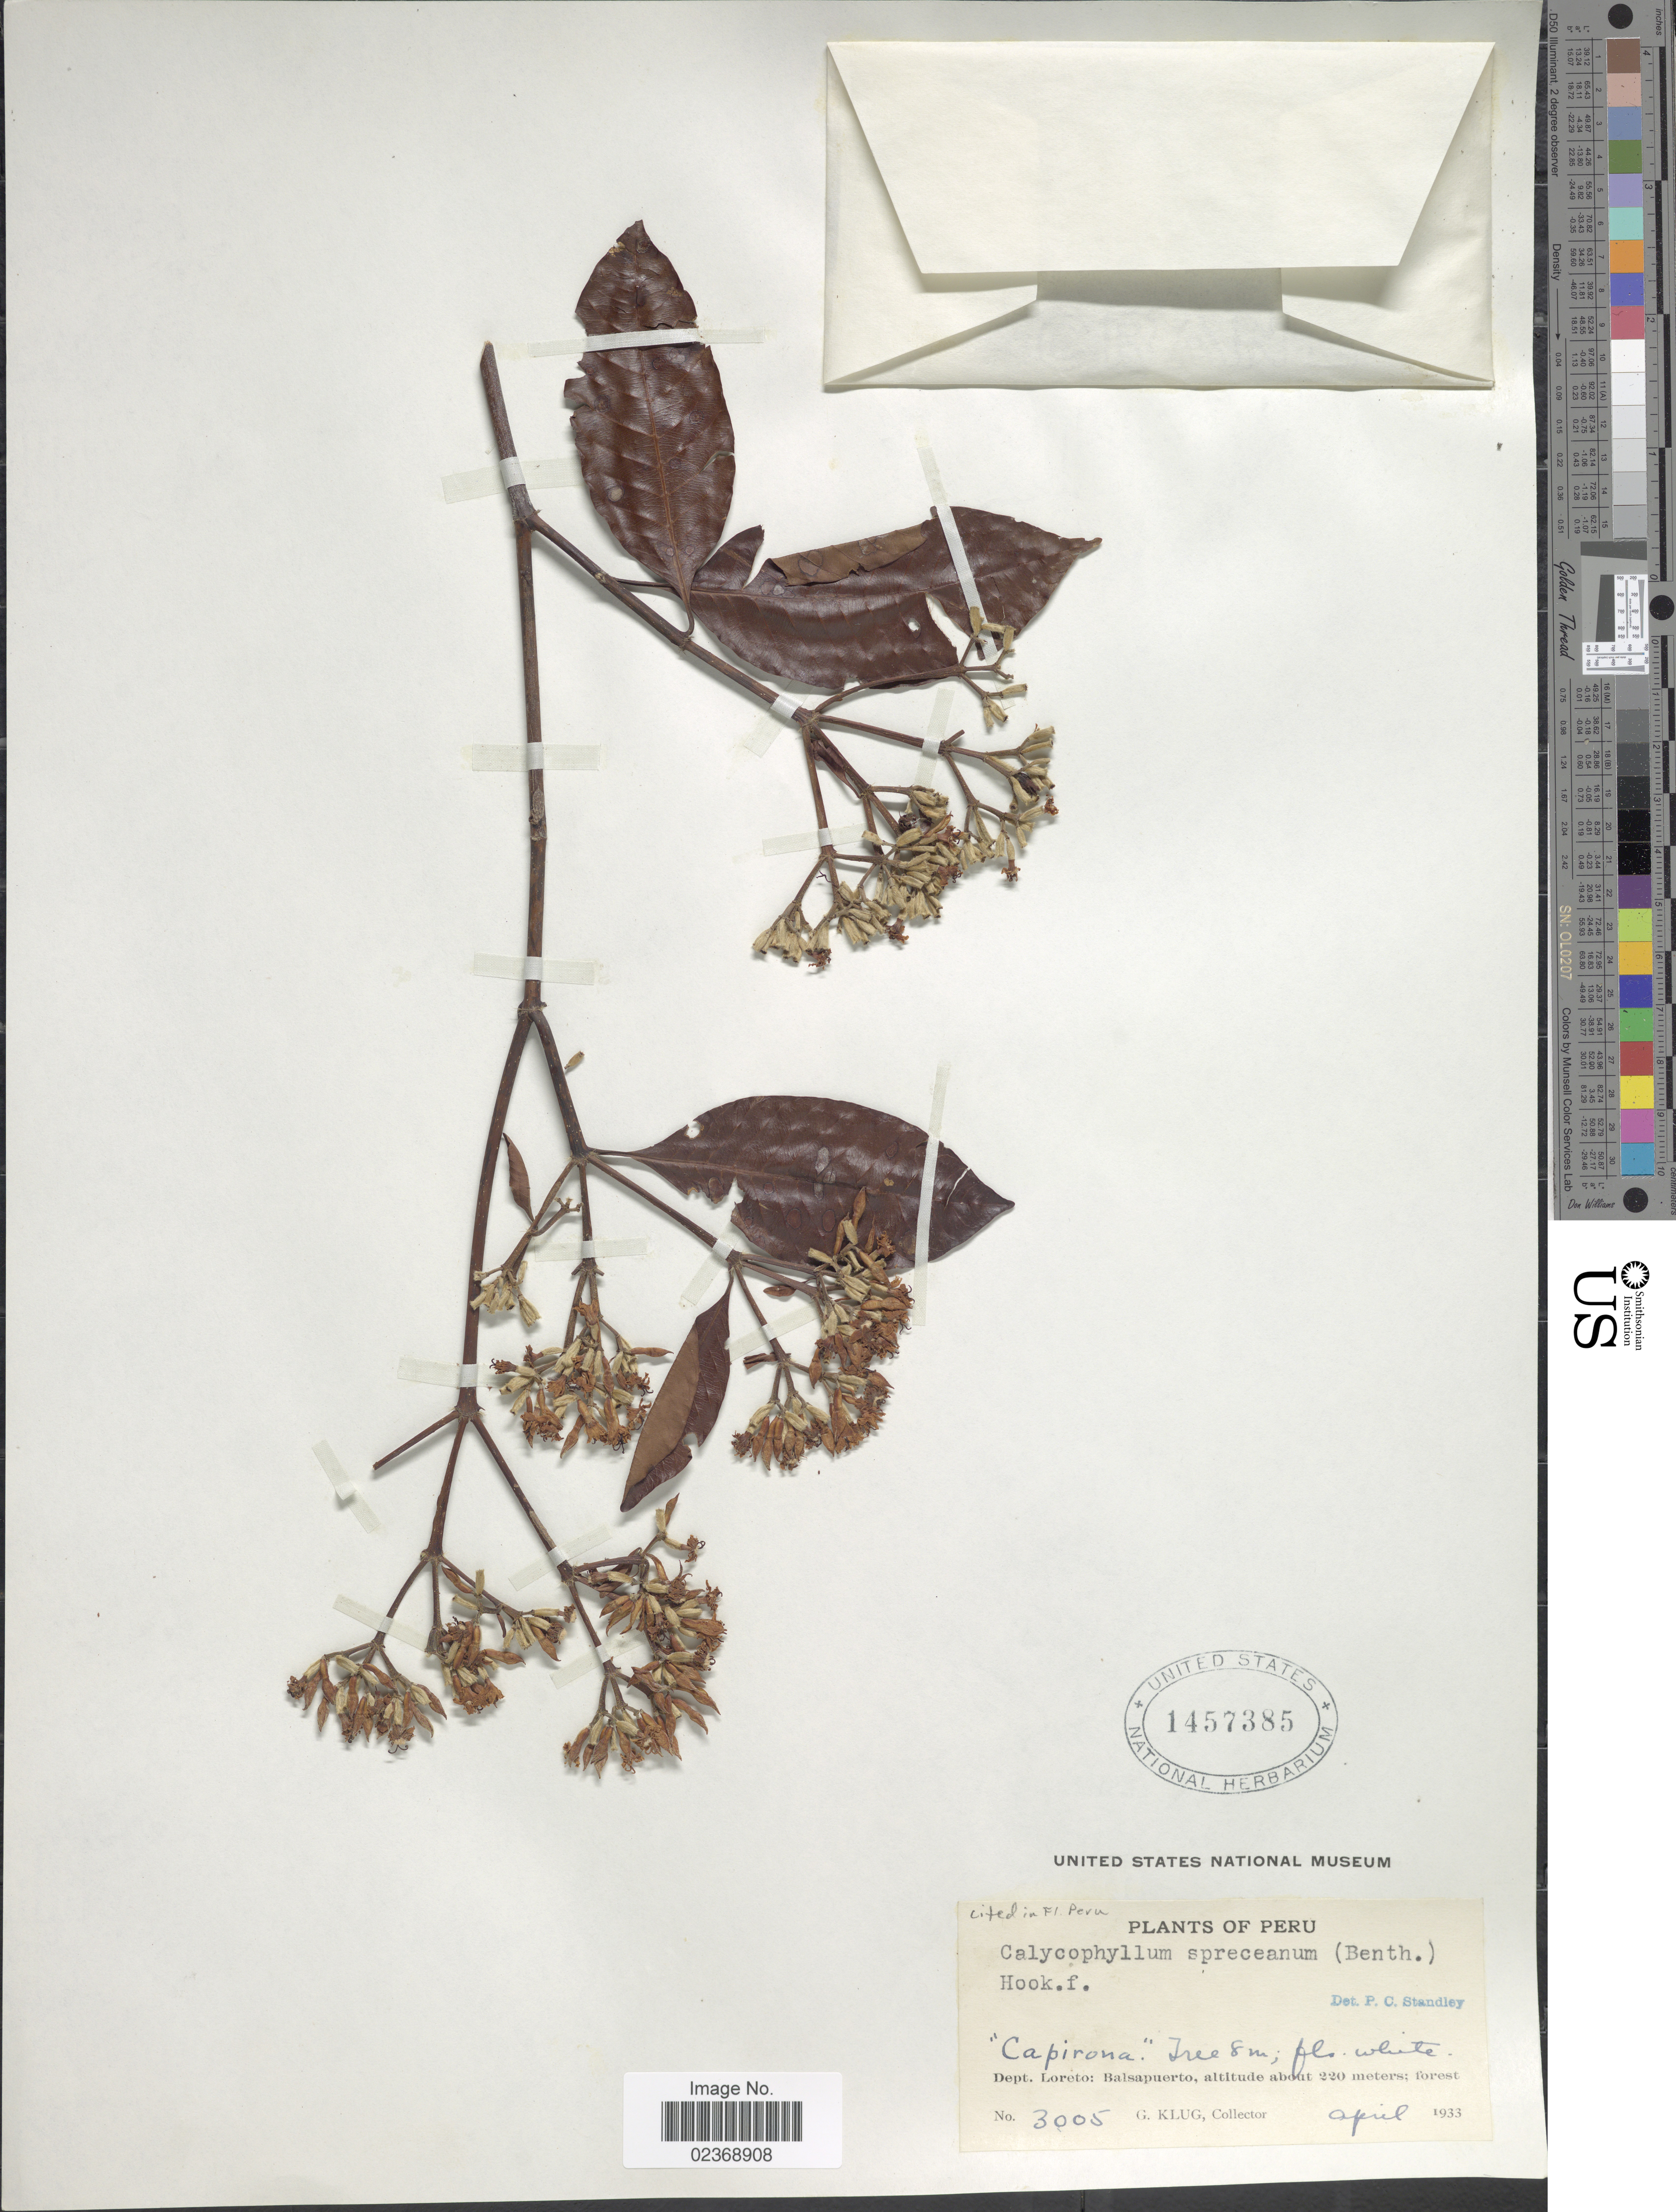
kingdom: Plantae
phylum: Tracheophyta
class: Magnoliopsida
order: Gentianales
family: Rubiaceae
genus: Calycophyllum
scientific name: Calycophyllum spruceanum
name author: (Benth.) Hook. f. ex K. Schum.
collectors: G. Klug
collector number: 3005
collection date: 1933-04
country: Peru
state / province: Loreto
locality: Balsapuerto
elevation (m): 220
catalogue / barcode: US 1457385